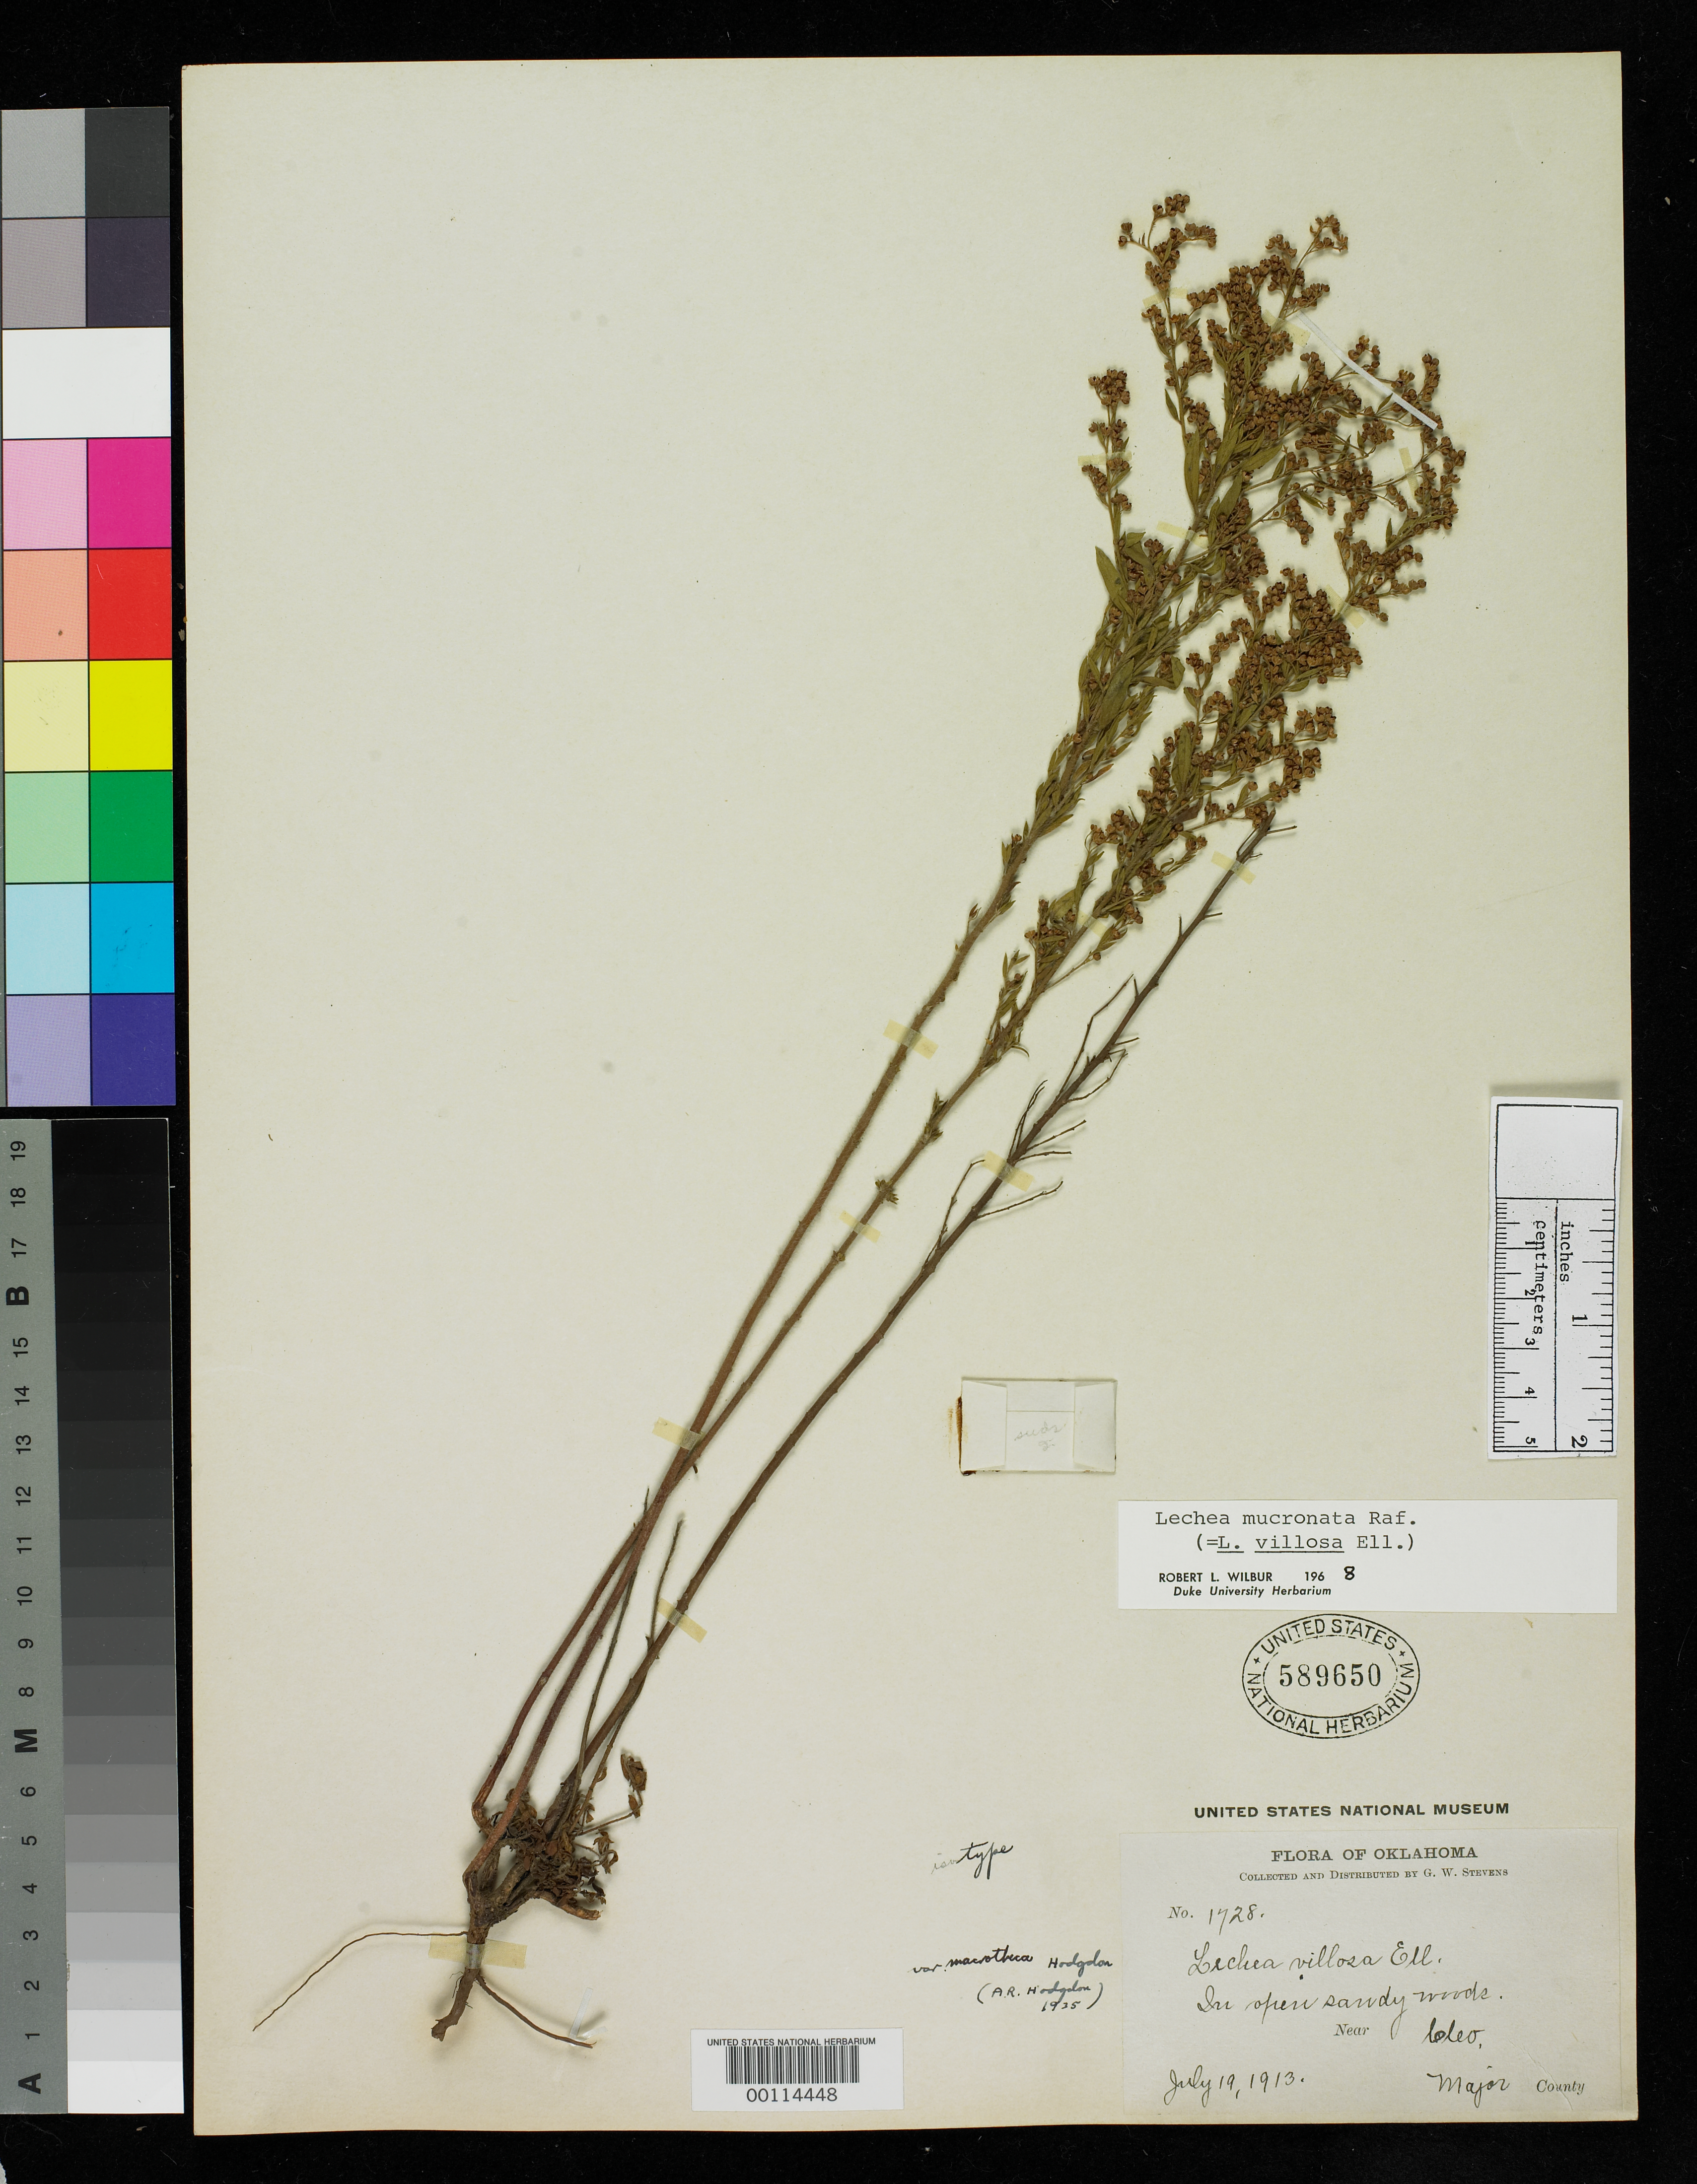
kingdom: Plantae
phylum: Tracheophyta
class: Magnoliopsida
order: Malvales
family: Cistaceae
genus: Lechea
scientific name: Lechea villosa var. macrotheca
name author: Hodgdon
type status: Isotype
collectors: G. W. Stevens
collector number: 1728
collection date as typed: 19 Jul 1913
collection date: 1913-07-19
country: United States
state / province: Oklahoma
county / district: Major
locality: Near Cleo.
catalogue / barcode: US 589650